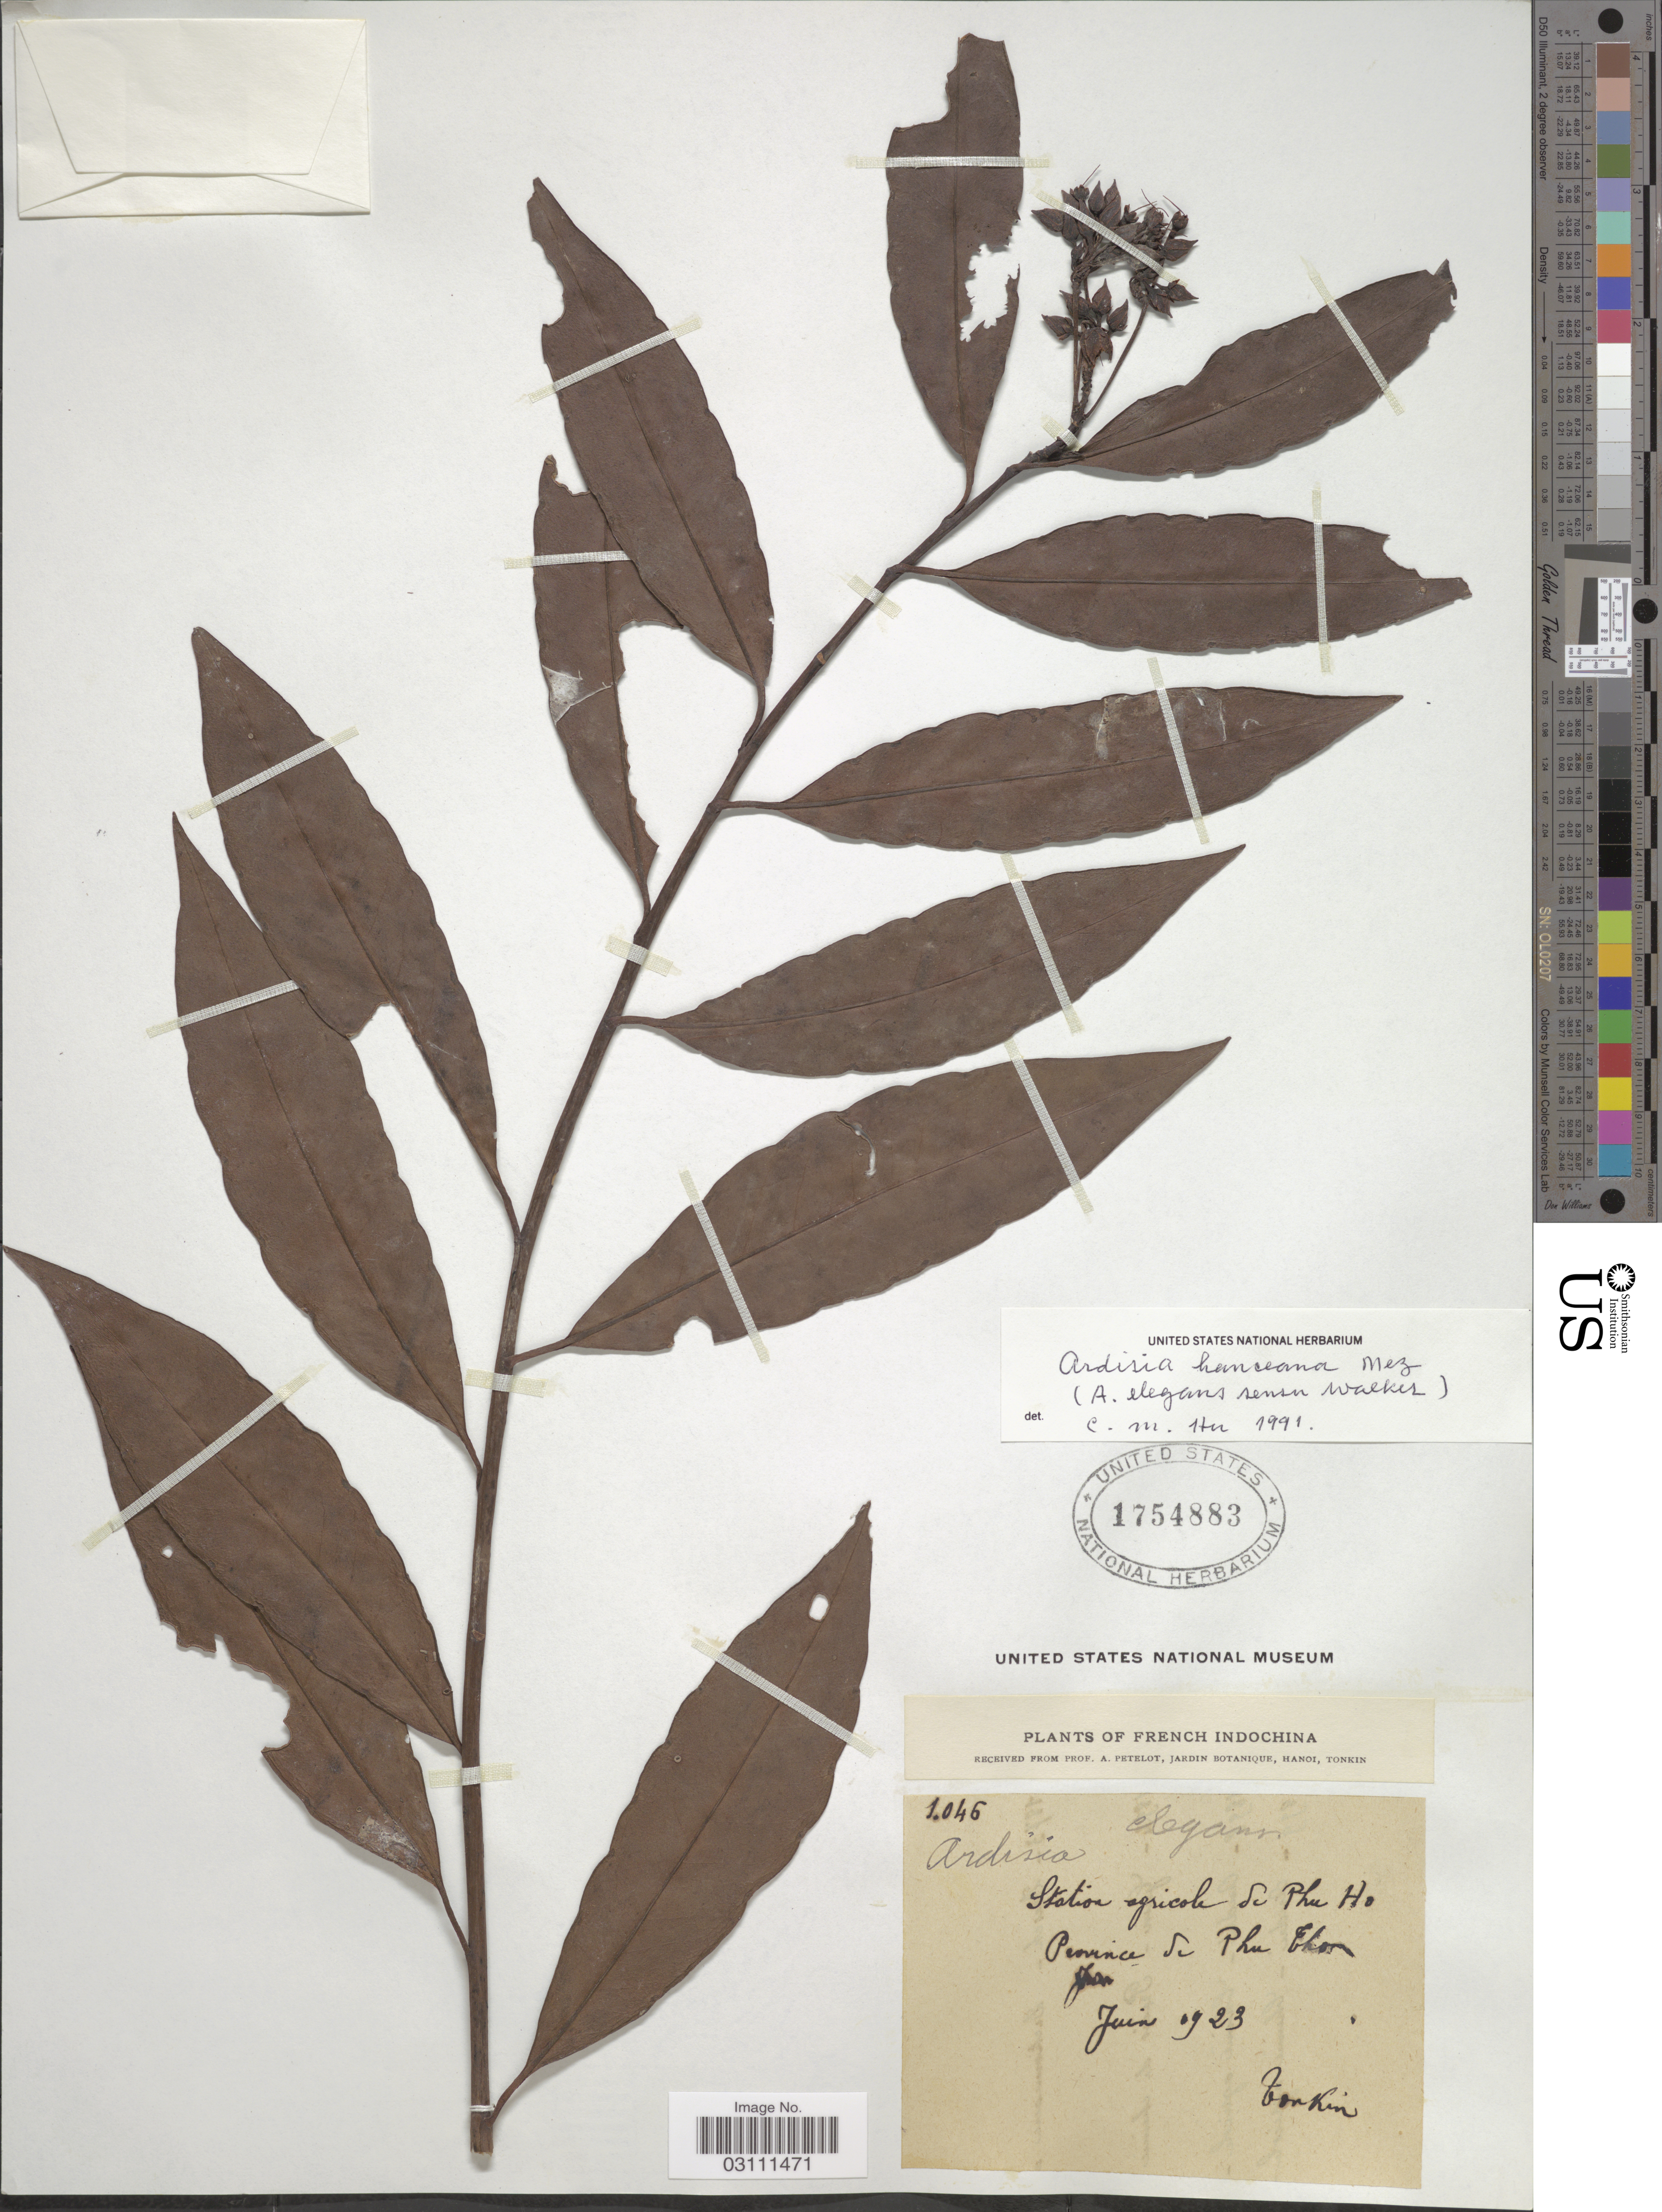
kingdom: Plantae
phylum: Tracheophyta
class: Magnoliopsida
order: Ericales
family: Primulaceae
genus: Ardisia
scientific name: Ardisia elegans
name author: Andrews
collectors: A. Petelot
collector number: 1046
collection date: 1923-06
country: Vietnam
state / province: Phu Tho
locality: Province de Phu Tho, French Indochina.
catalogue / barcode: US 1754883